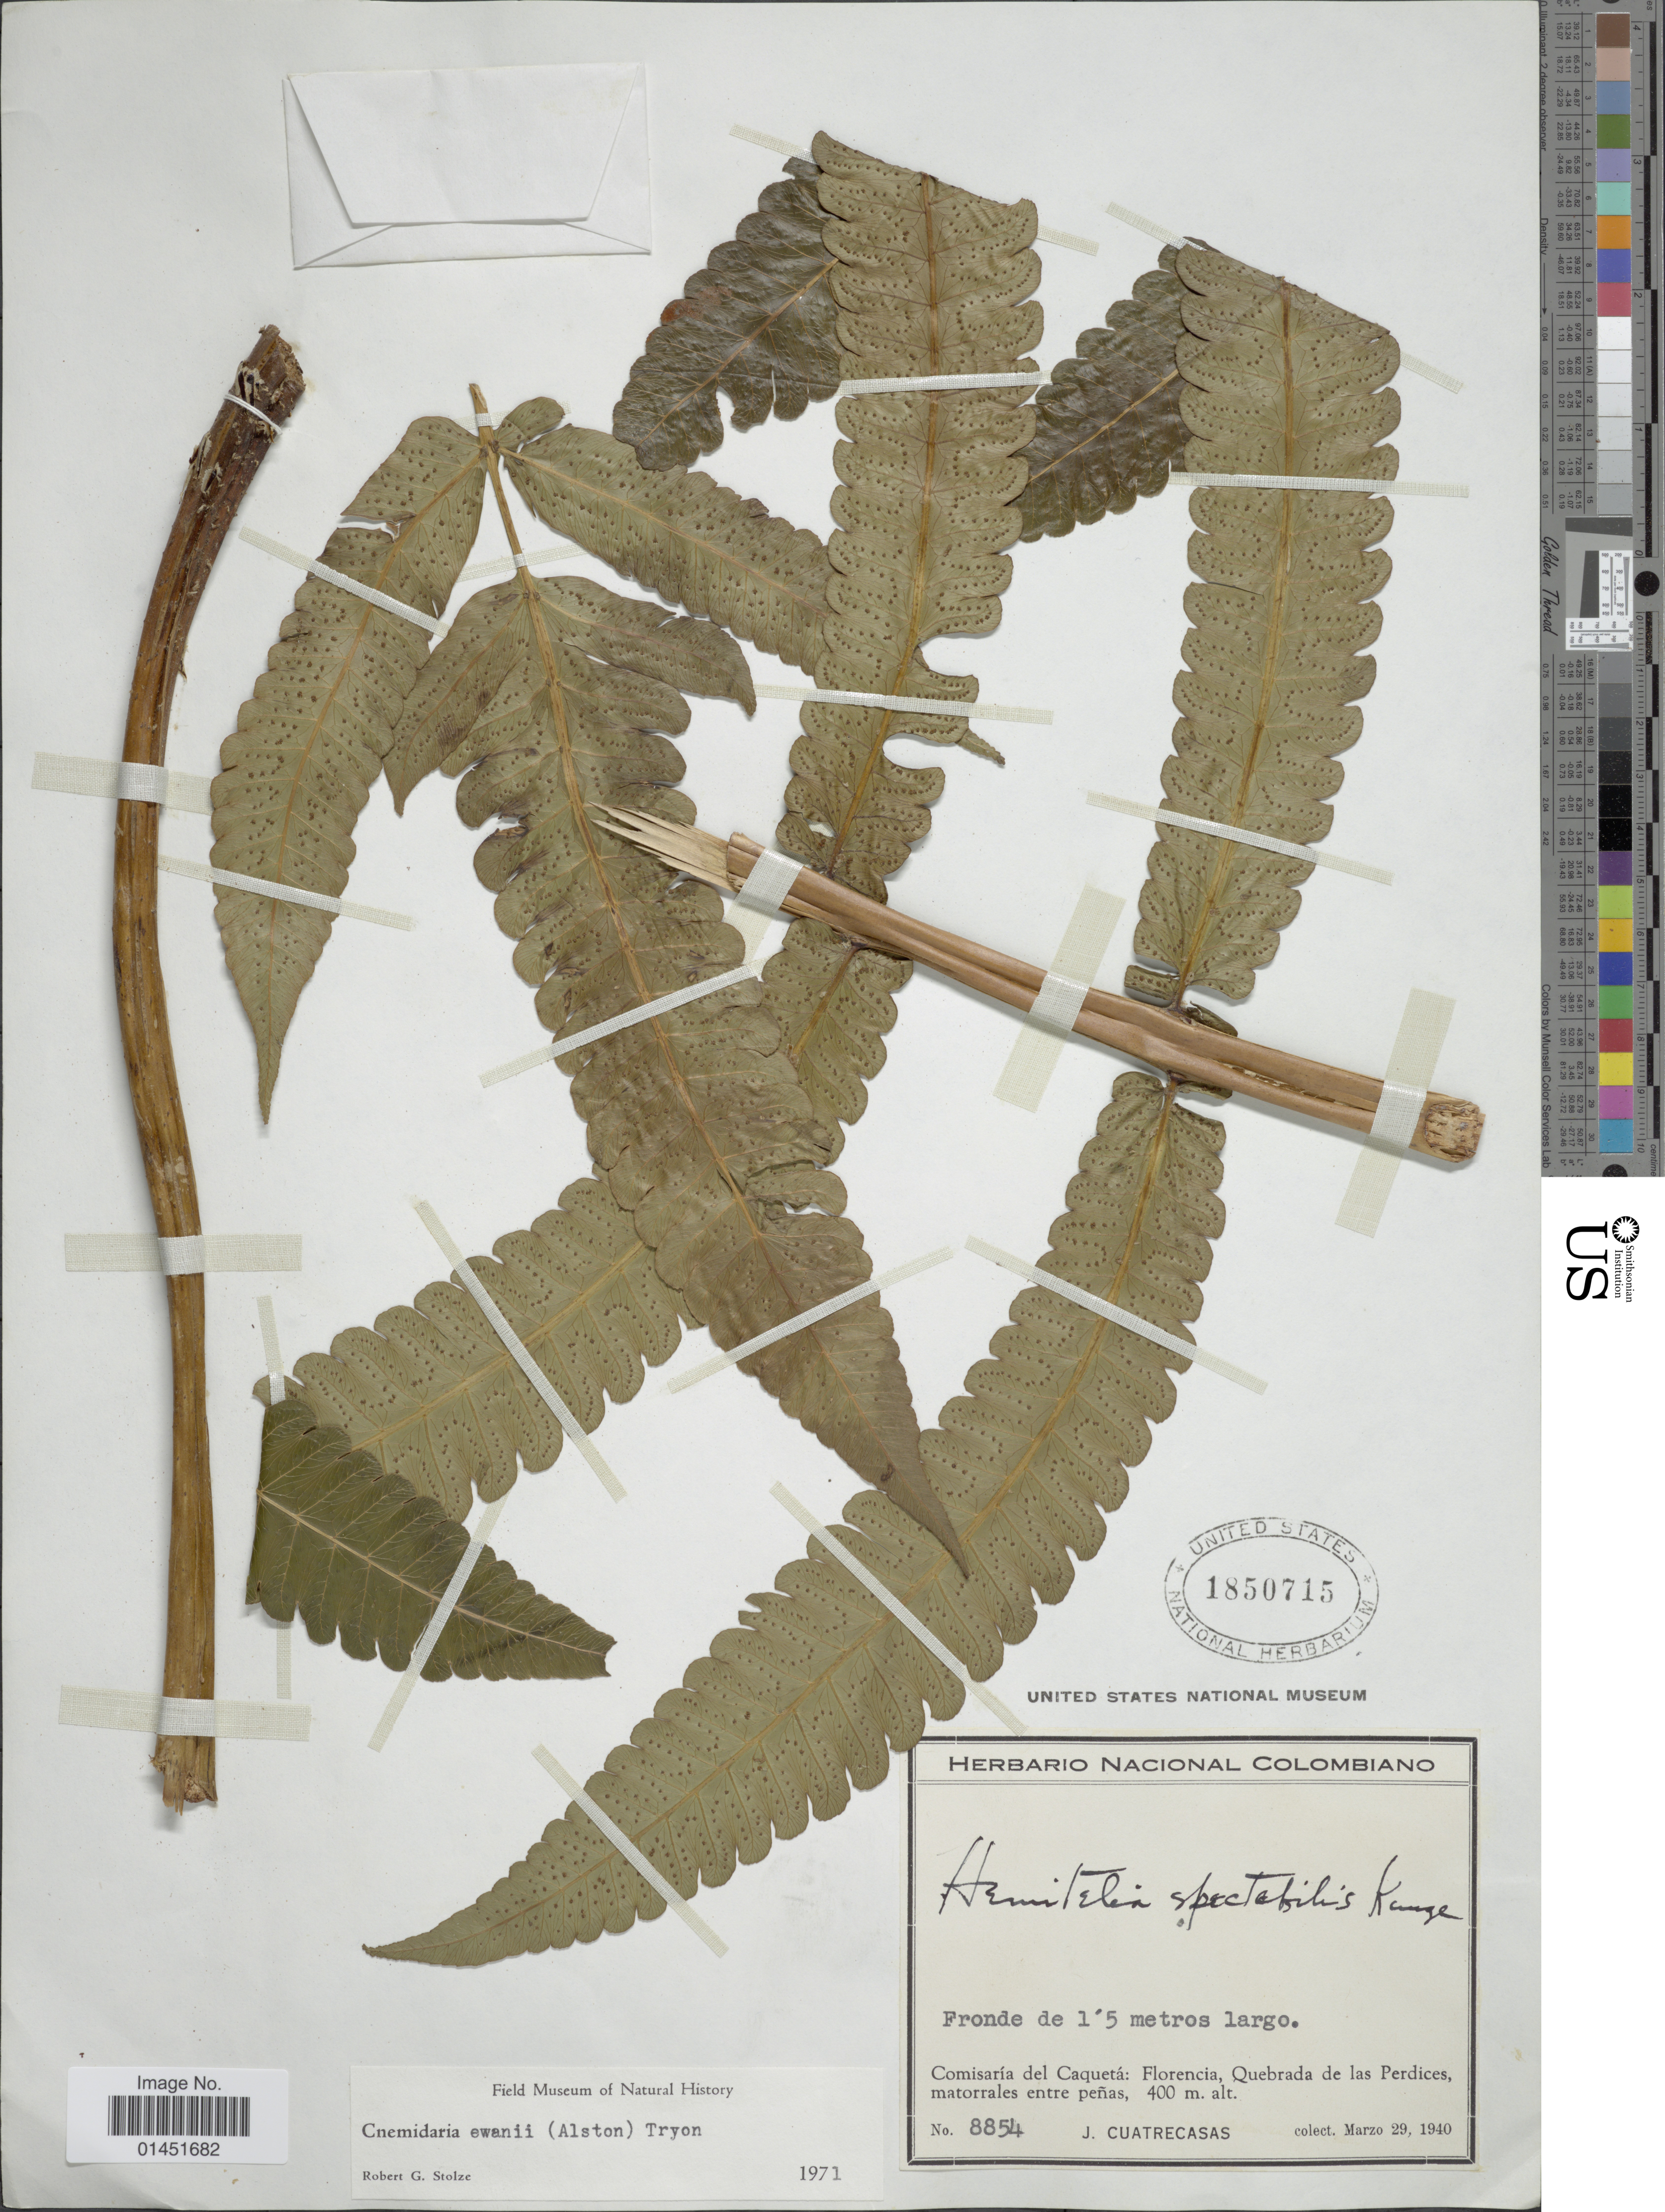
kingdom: Plantae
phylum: Tracheophyta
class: Polypodiopsida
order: Cyatheales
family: Cyatheaceae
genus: Cyathea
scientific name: Cyathea ewanii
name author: Alston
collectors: J. Cuatrecasas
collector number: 8854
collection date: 1940-03-29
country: Colombia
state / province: Caquetá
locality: Comisaria del Caqueta: Florencia, Quebrada de las Perdices, matorrales entre penas.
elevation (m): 400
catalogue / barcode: US 1850715